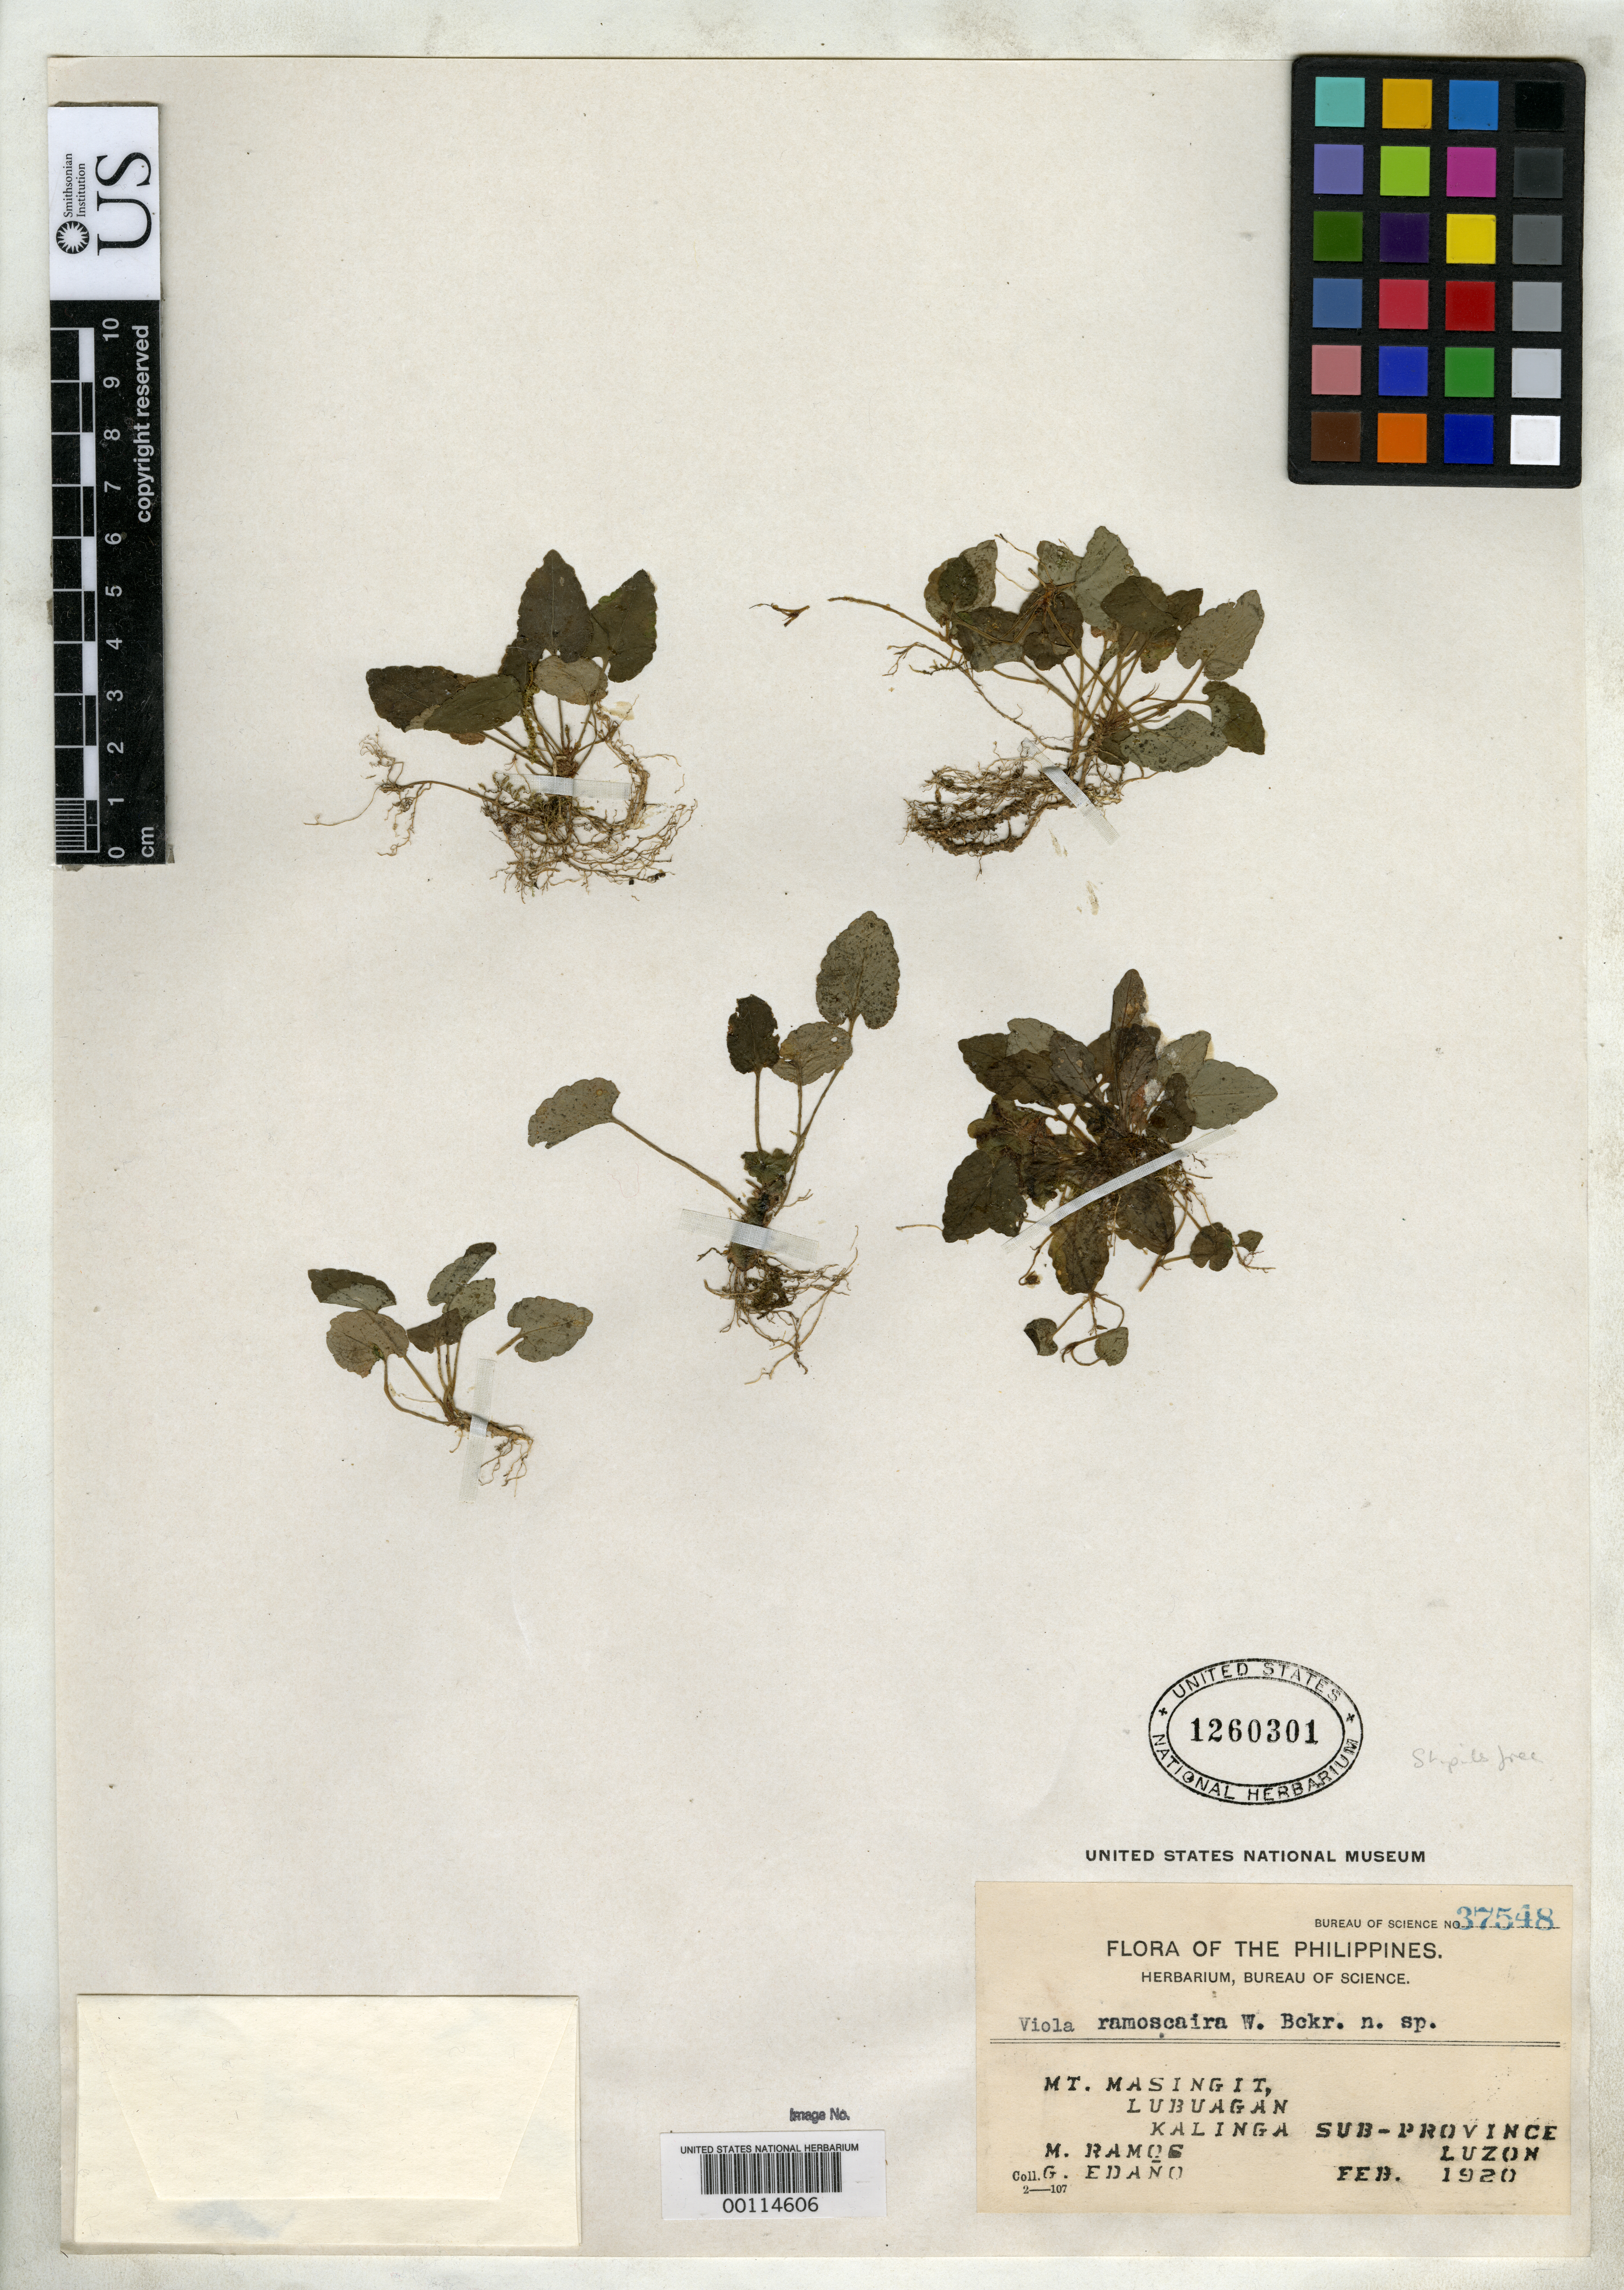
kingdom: Plantae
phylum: Tracheophyta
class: Magnoliopsida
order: Malpighiales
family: Violaceae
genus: Viola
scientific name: Viola ramosiana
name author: W. Becker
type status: Isotype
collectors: M. Ramos & G. E. Edaño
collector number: Bur. Sci. 37548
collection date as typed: Feb 1920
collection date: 1920-02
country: Philippines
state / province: Cordillera (Administrative Region)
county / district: Kalinga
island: Luzon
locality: Mt. Masingit, Lubuagan.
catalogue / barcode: US 1260301